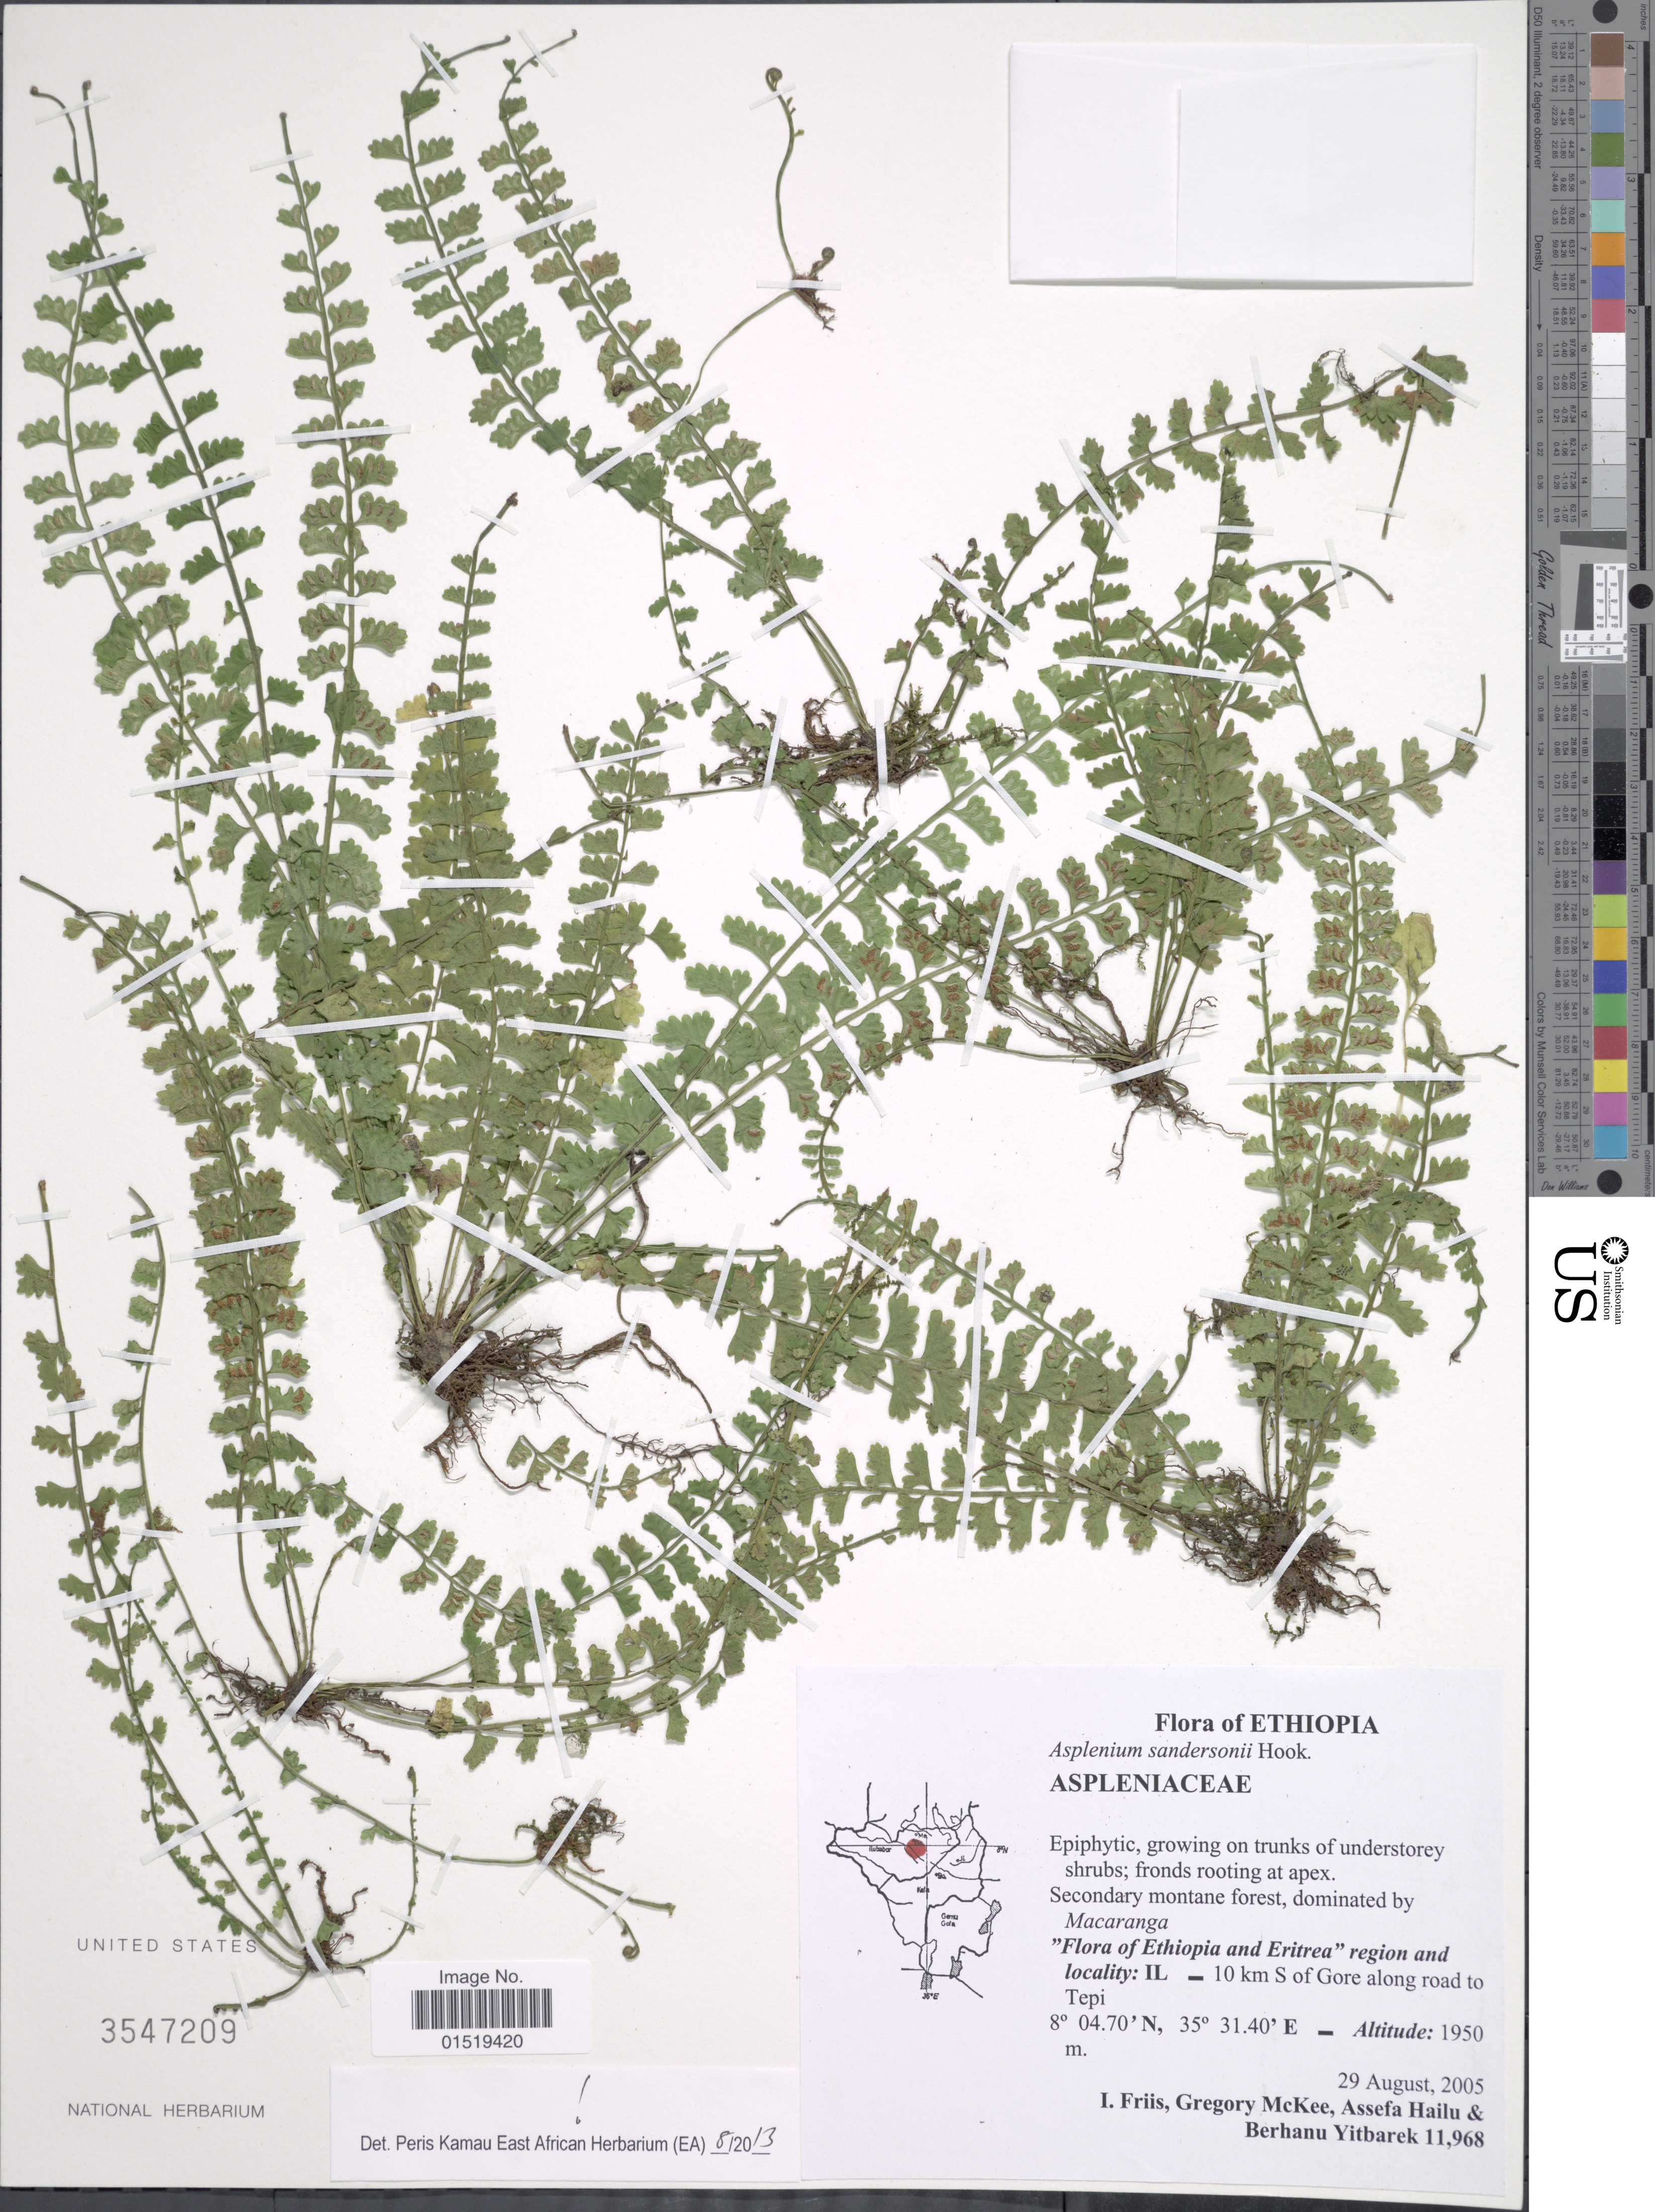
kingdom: Plantae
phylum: Tracheophyta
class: Polypodiopsida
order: Polypodiales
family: Aspleniaceae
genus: Asplenium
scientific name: Asplenium sandersonii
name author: Hook.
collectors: I. Friis, G. S. McKee, A. Hailu & B. Yitbarek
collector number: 11968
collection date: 2005-08-29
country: Ethiopia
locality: IL_ 10 km S of Gore along road to Tepi.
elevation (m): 1950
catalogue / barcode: US 3547209